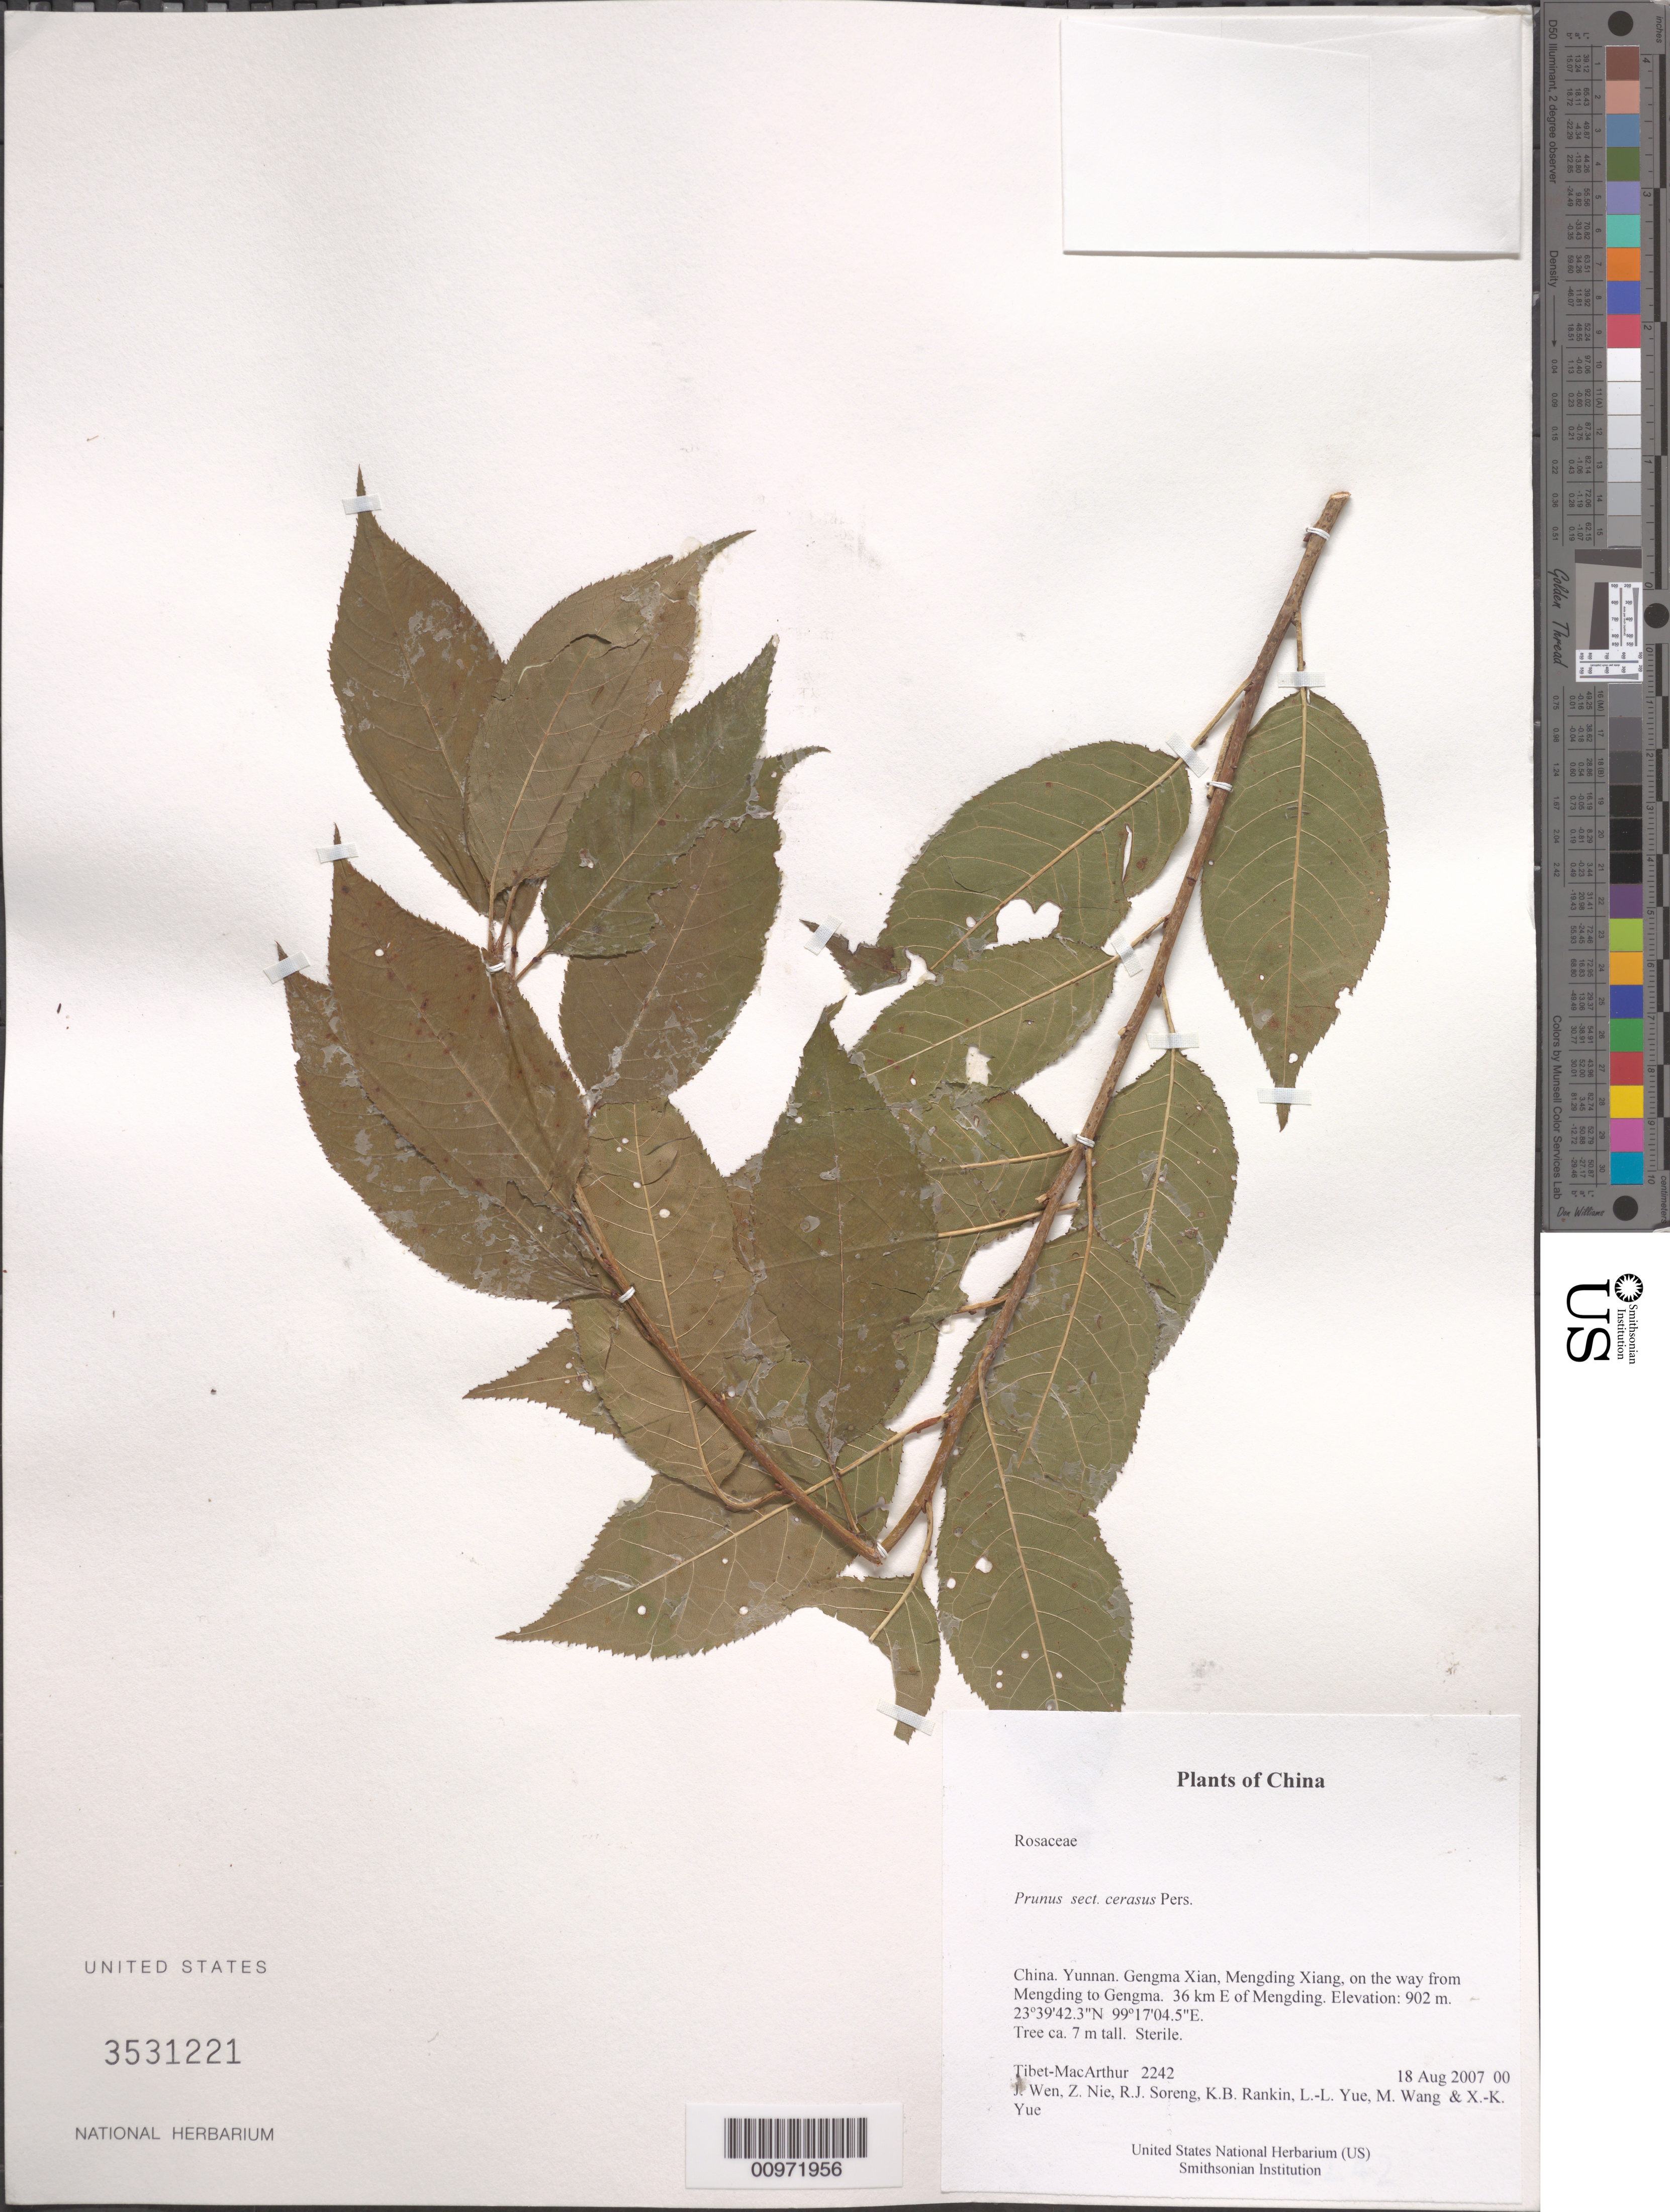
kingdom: Plantae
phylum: Tracheophyta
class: Magnoliopsida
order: Rosales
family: Rosaceae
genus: Prunus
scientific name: Prunus sect. cerasus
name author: Pers.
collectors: Tibet-MacArthur, J. Wen, Z. Nie, R. J. Soreng, K. Rankin, L. Yue, M. Wang & X. Yue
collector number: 2242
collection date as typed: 18 Aug 2007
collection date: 2007-08-18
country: China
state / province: Yunnan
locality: Gengma Xian, Mengding Xiang, on the way from Mengding to Gengma. 36 km E of Mengding.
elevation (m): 902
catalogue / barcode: US 3531221